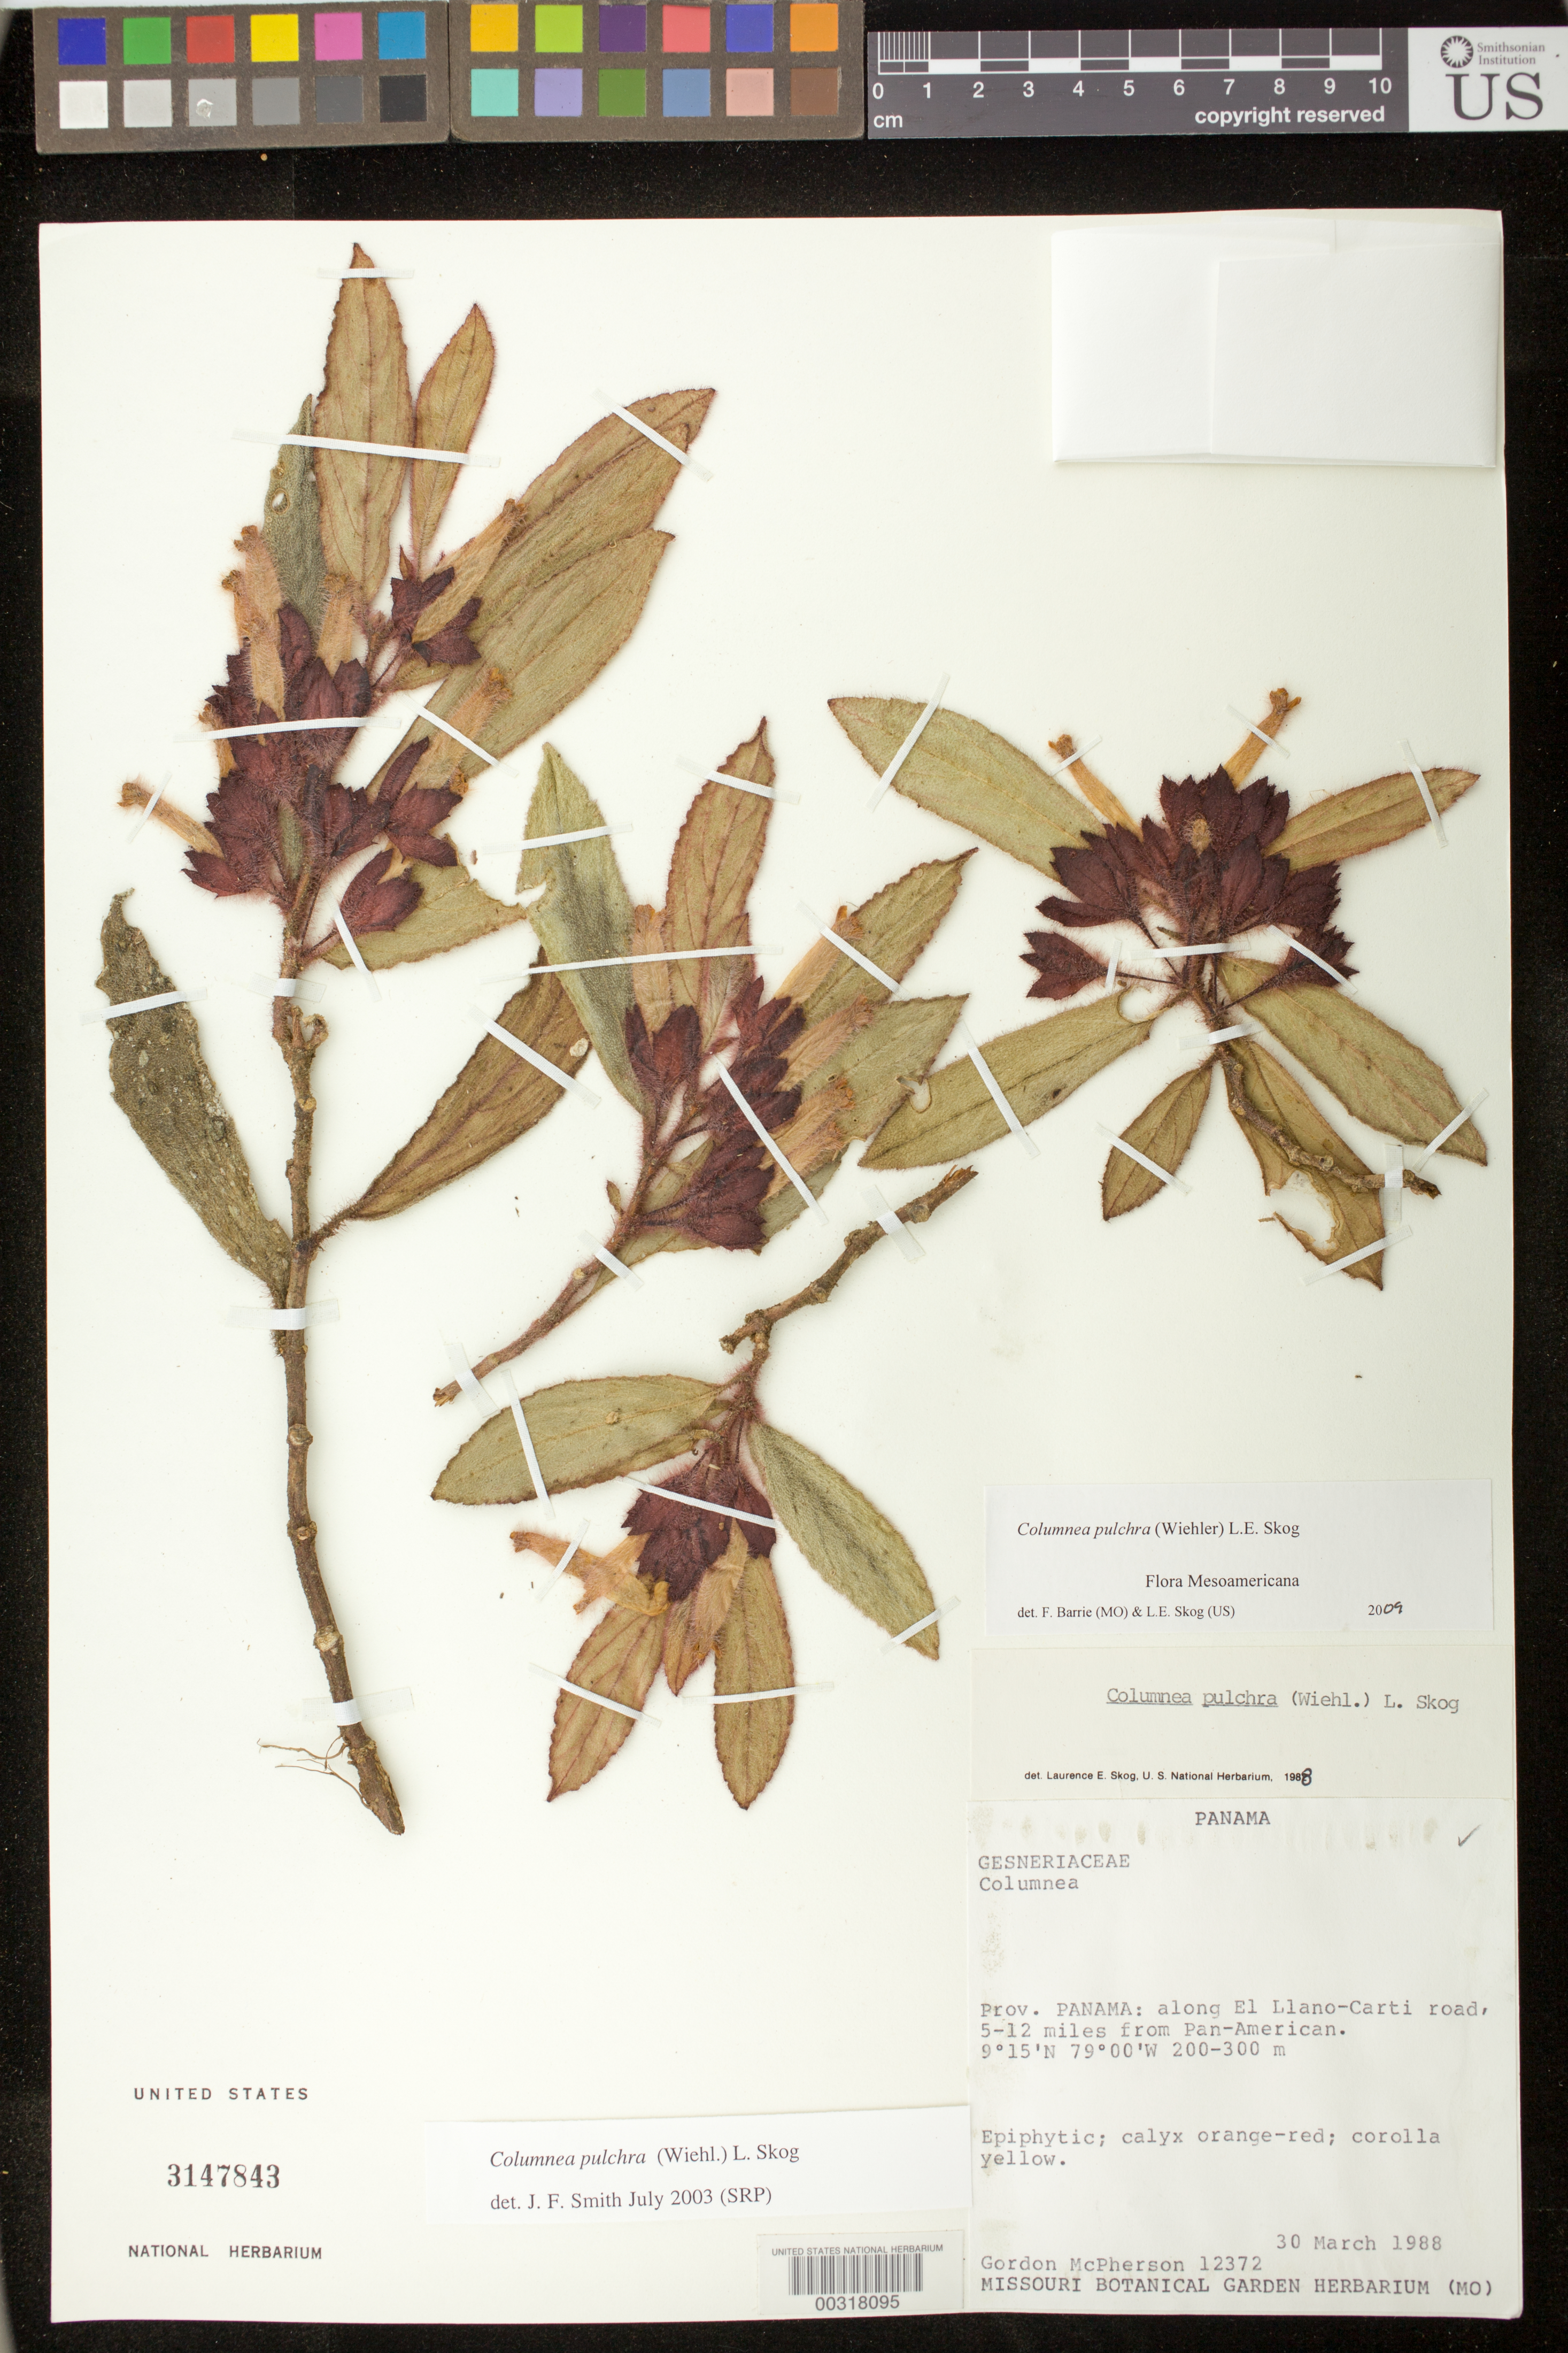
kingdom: Plantae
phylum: Tracheophyta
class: Magnoliopsida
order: Lamiales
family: Gesneriaceae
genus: Columnea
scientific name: Columnea pulchra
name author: (Wiehler) L.E. Skog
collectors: G. D. McPherson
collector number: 12372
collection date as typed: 30 Mar 1988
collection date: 1988-03-30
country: Panama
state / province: Panamá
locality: Along El Llano-Carti road, 5-12 mi from Pan-america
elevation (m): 200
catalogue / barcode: US 3147843